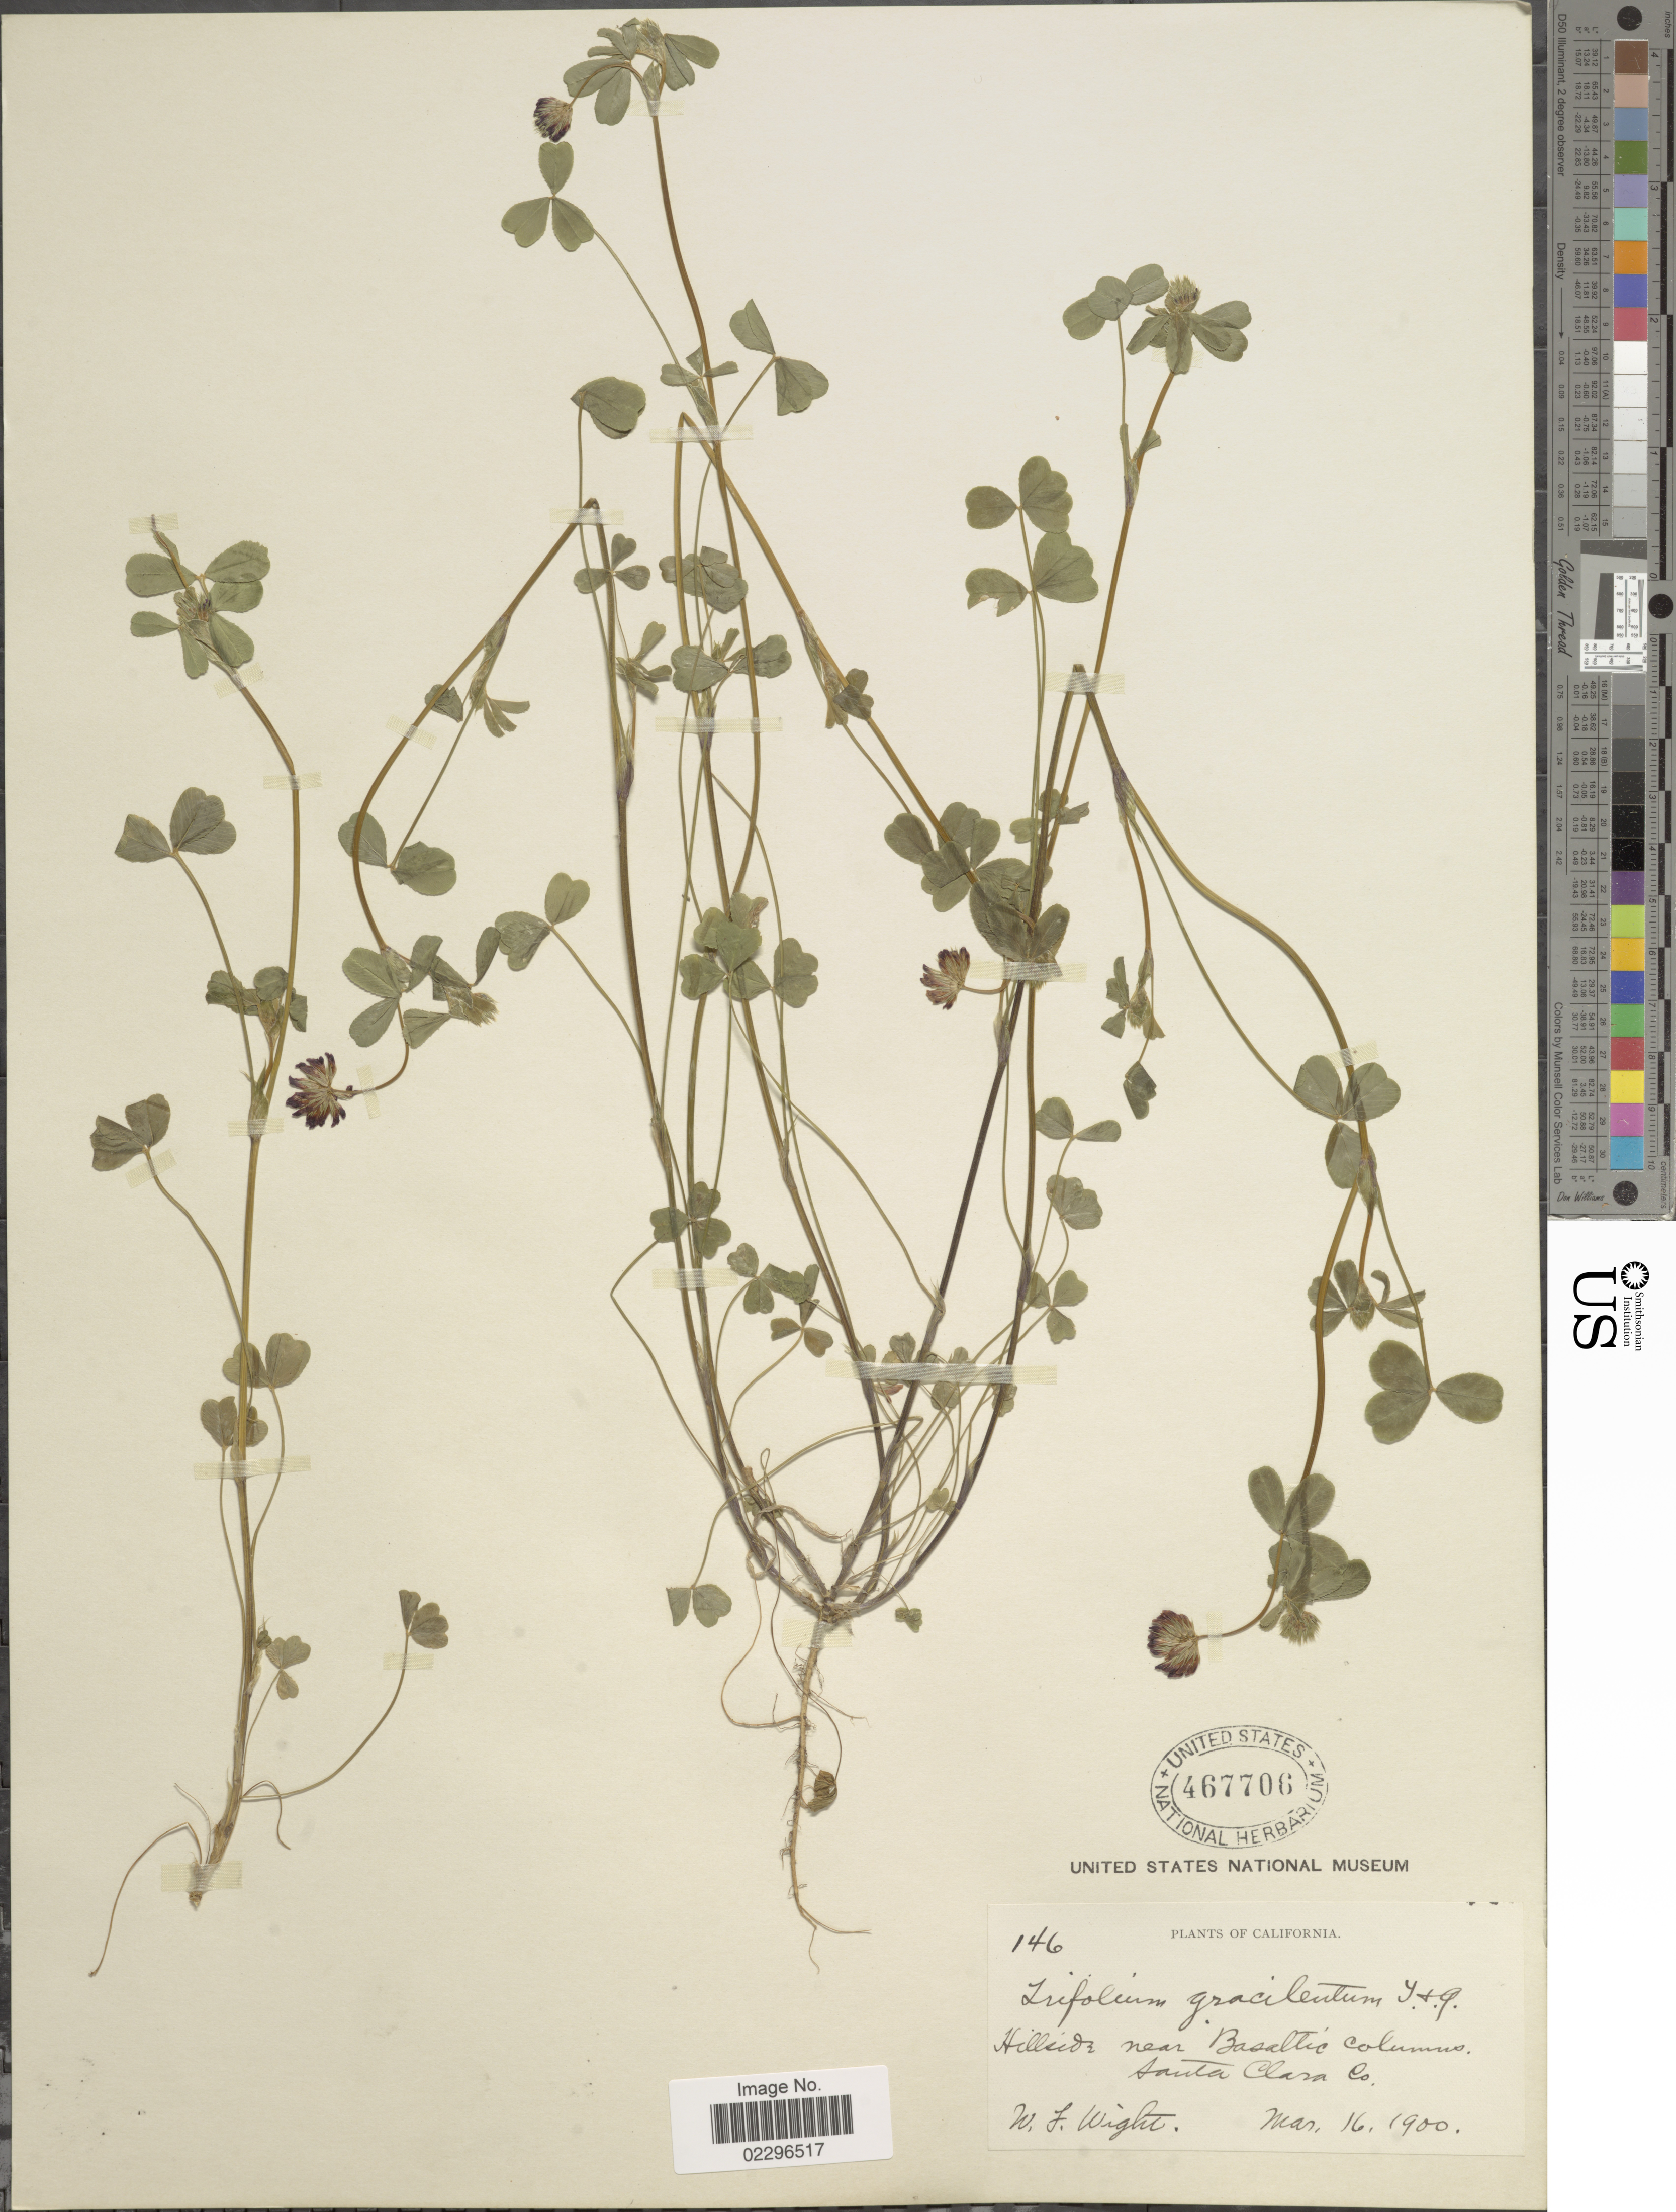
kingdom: Plantae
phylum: Tracheophyta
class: Magnoliopsida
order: Fabales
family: Fabaceae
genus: Trifolium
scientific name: Trifolium gracilentum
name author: Torr. & A. Gray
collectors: W. Wright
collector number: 146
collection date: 1900-03-16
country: United States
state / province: California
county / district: Santa Clara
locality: Hillside near Basaltic Columns, Santa Clara Co.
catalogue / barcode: US 467706